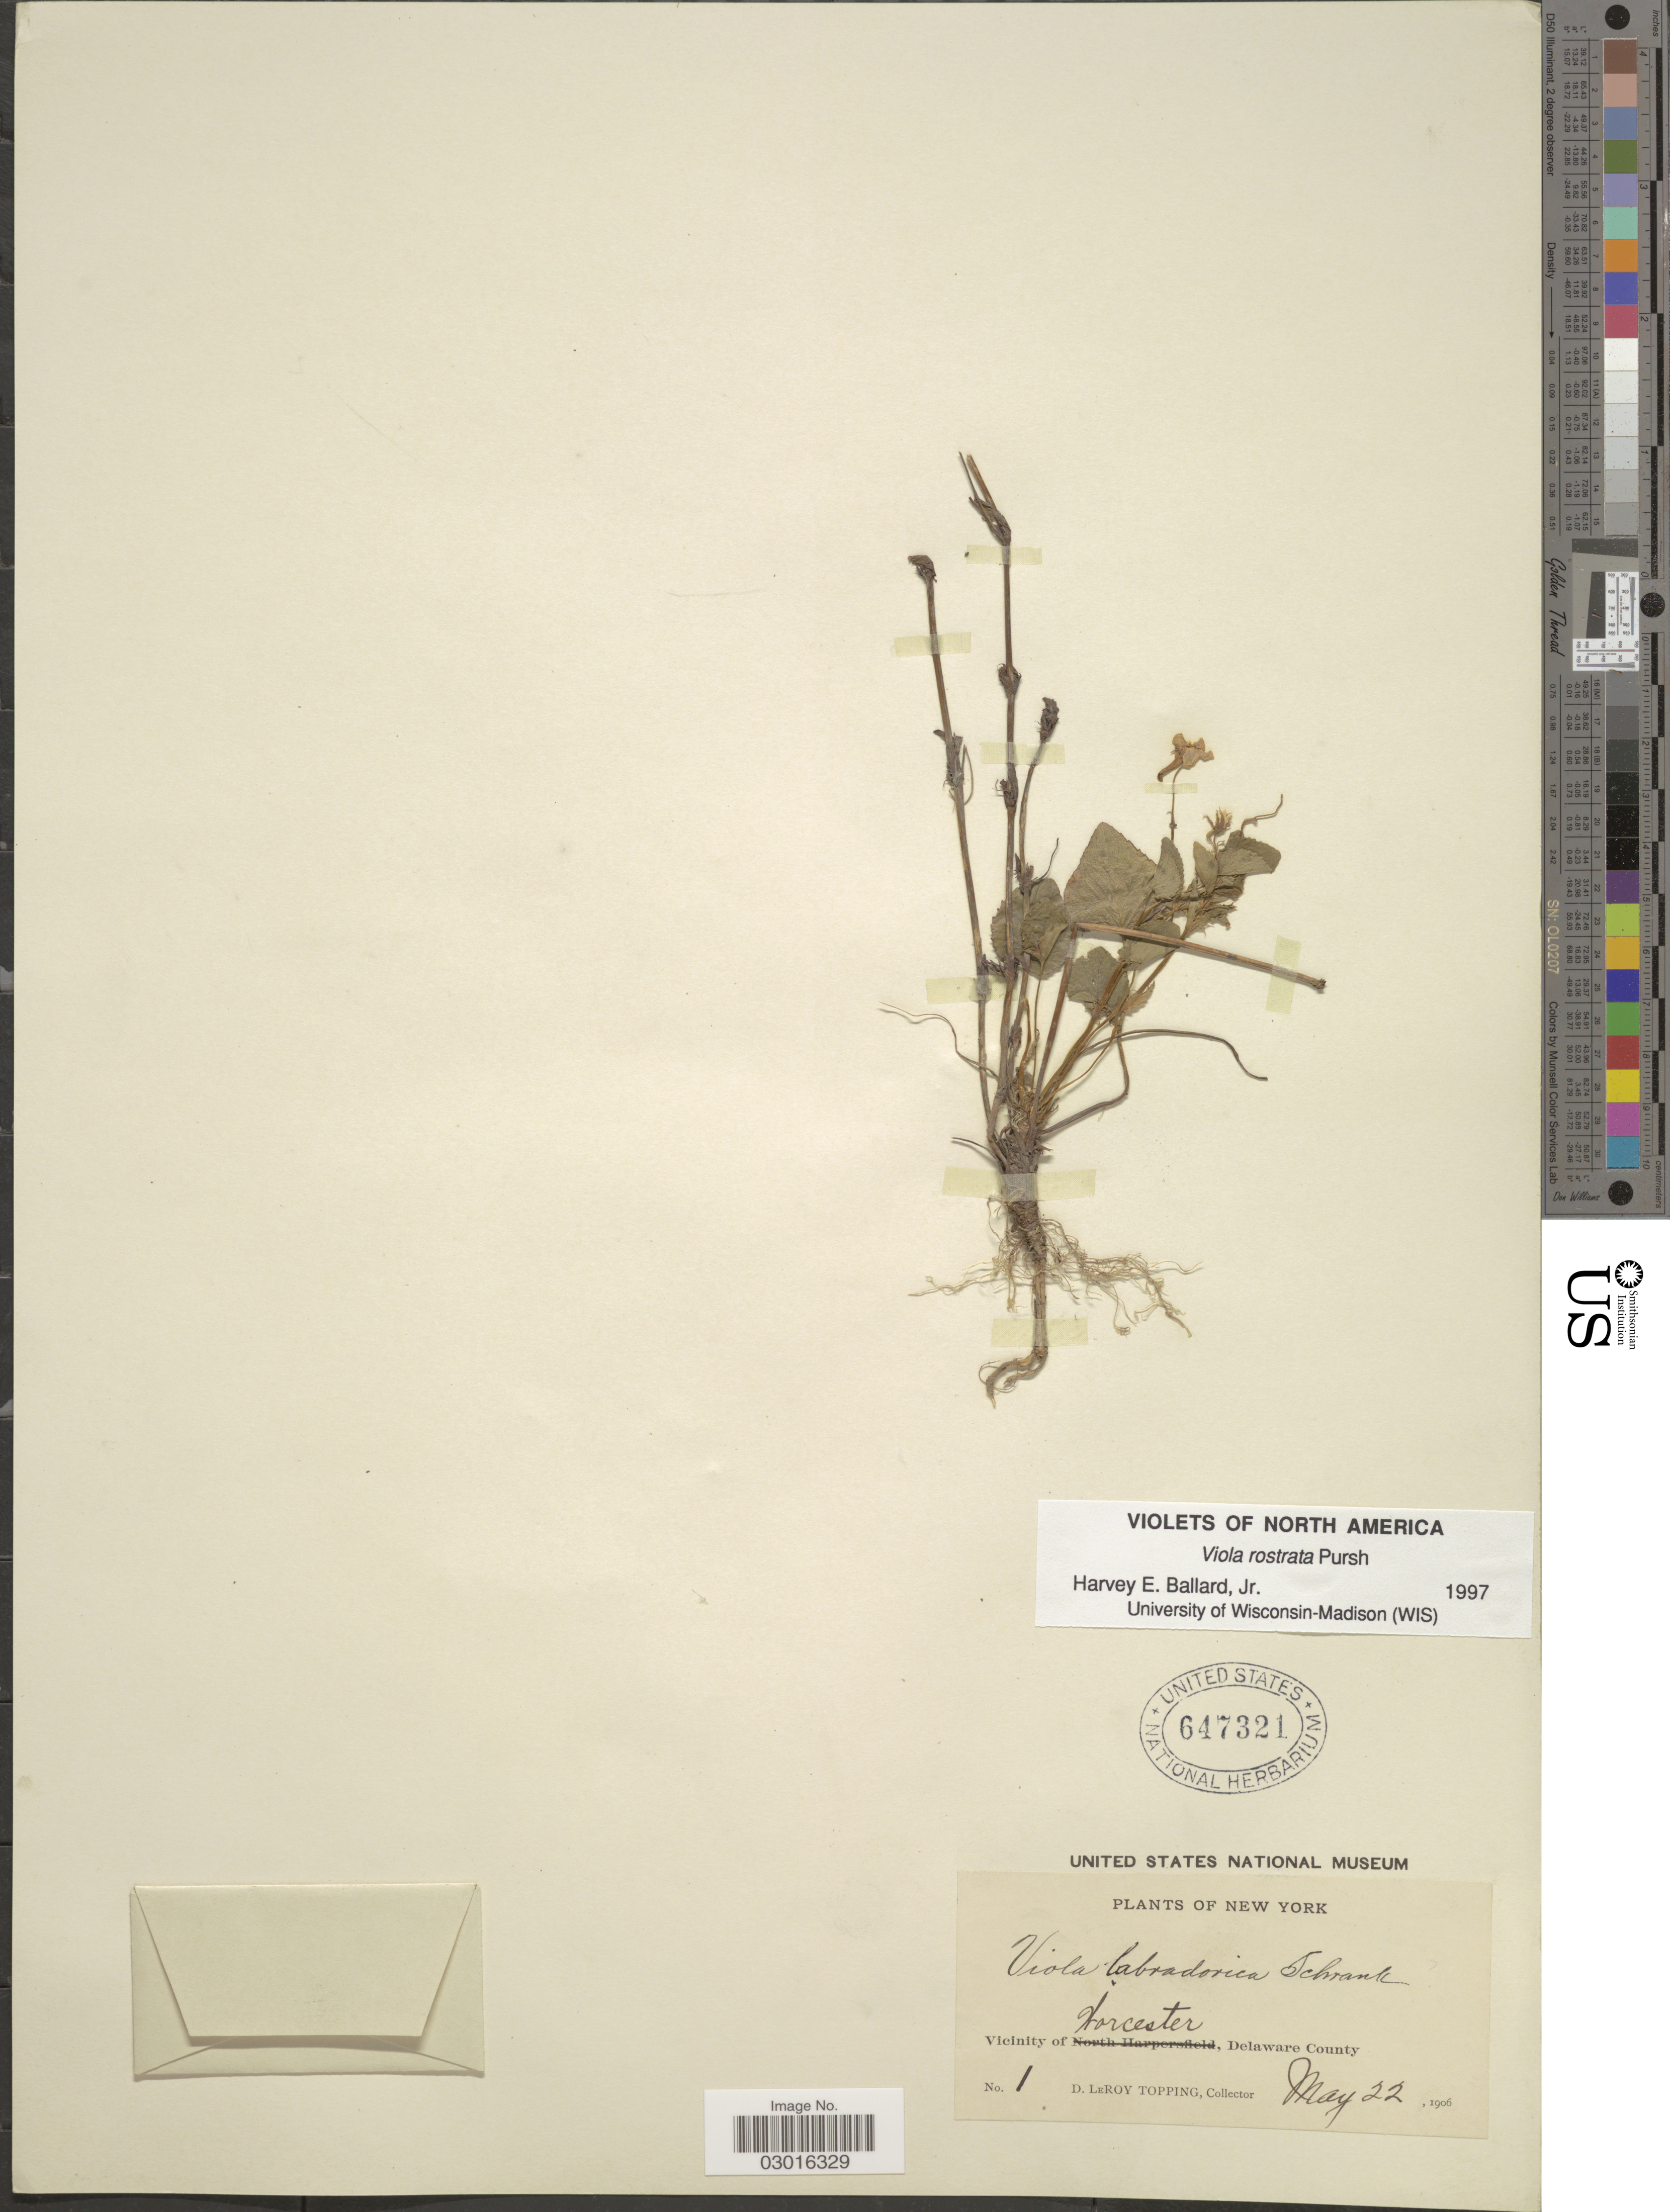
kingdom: Plantae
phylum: Tracheophyta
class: Magnoliopsida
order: Malpighiales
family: Violaceae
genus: Viola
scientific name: Viola rostrata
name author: Pursh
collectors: D. L. Topping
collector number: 1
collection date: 1906-05-22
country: United States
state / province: New York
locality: Vicinity of Worcester, Delaware County.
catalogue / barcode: US 647321